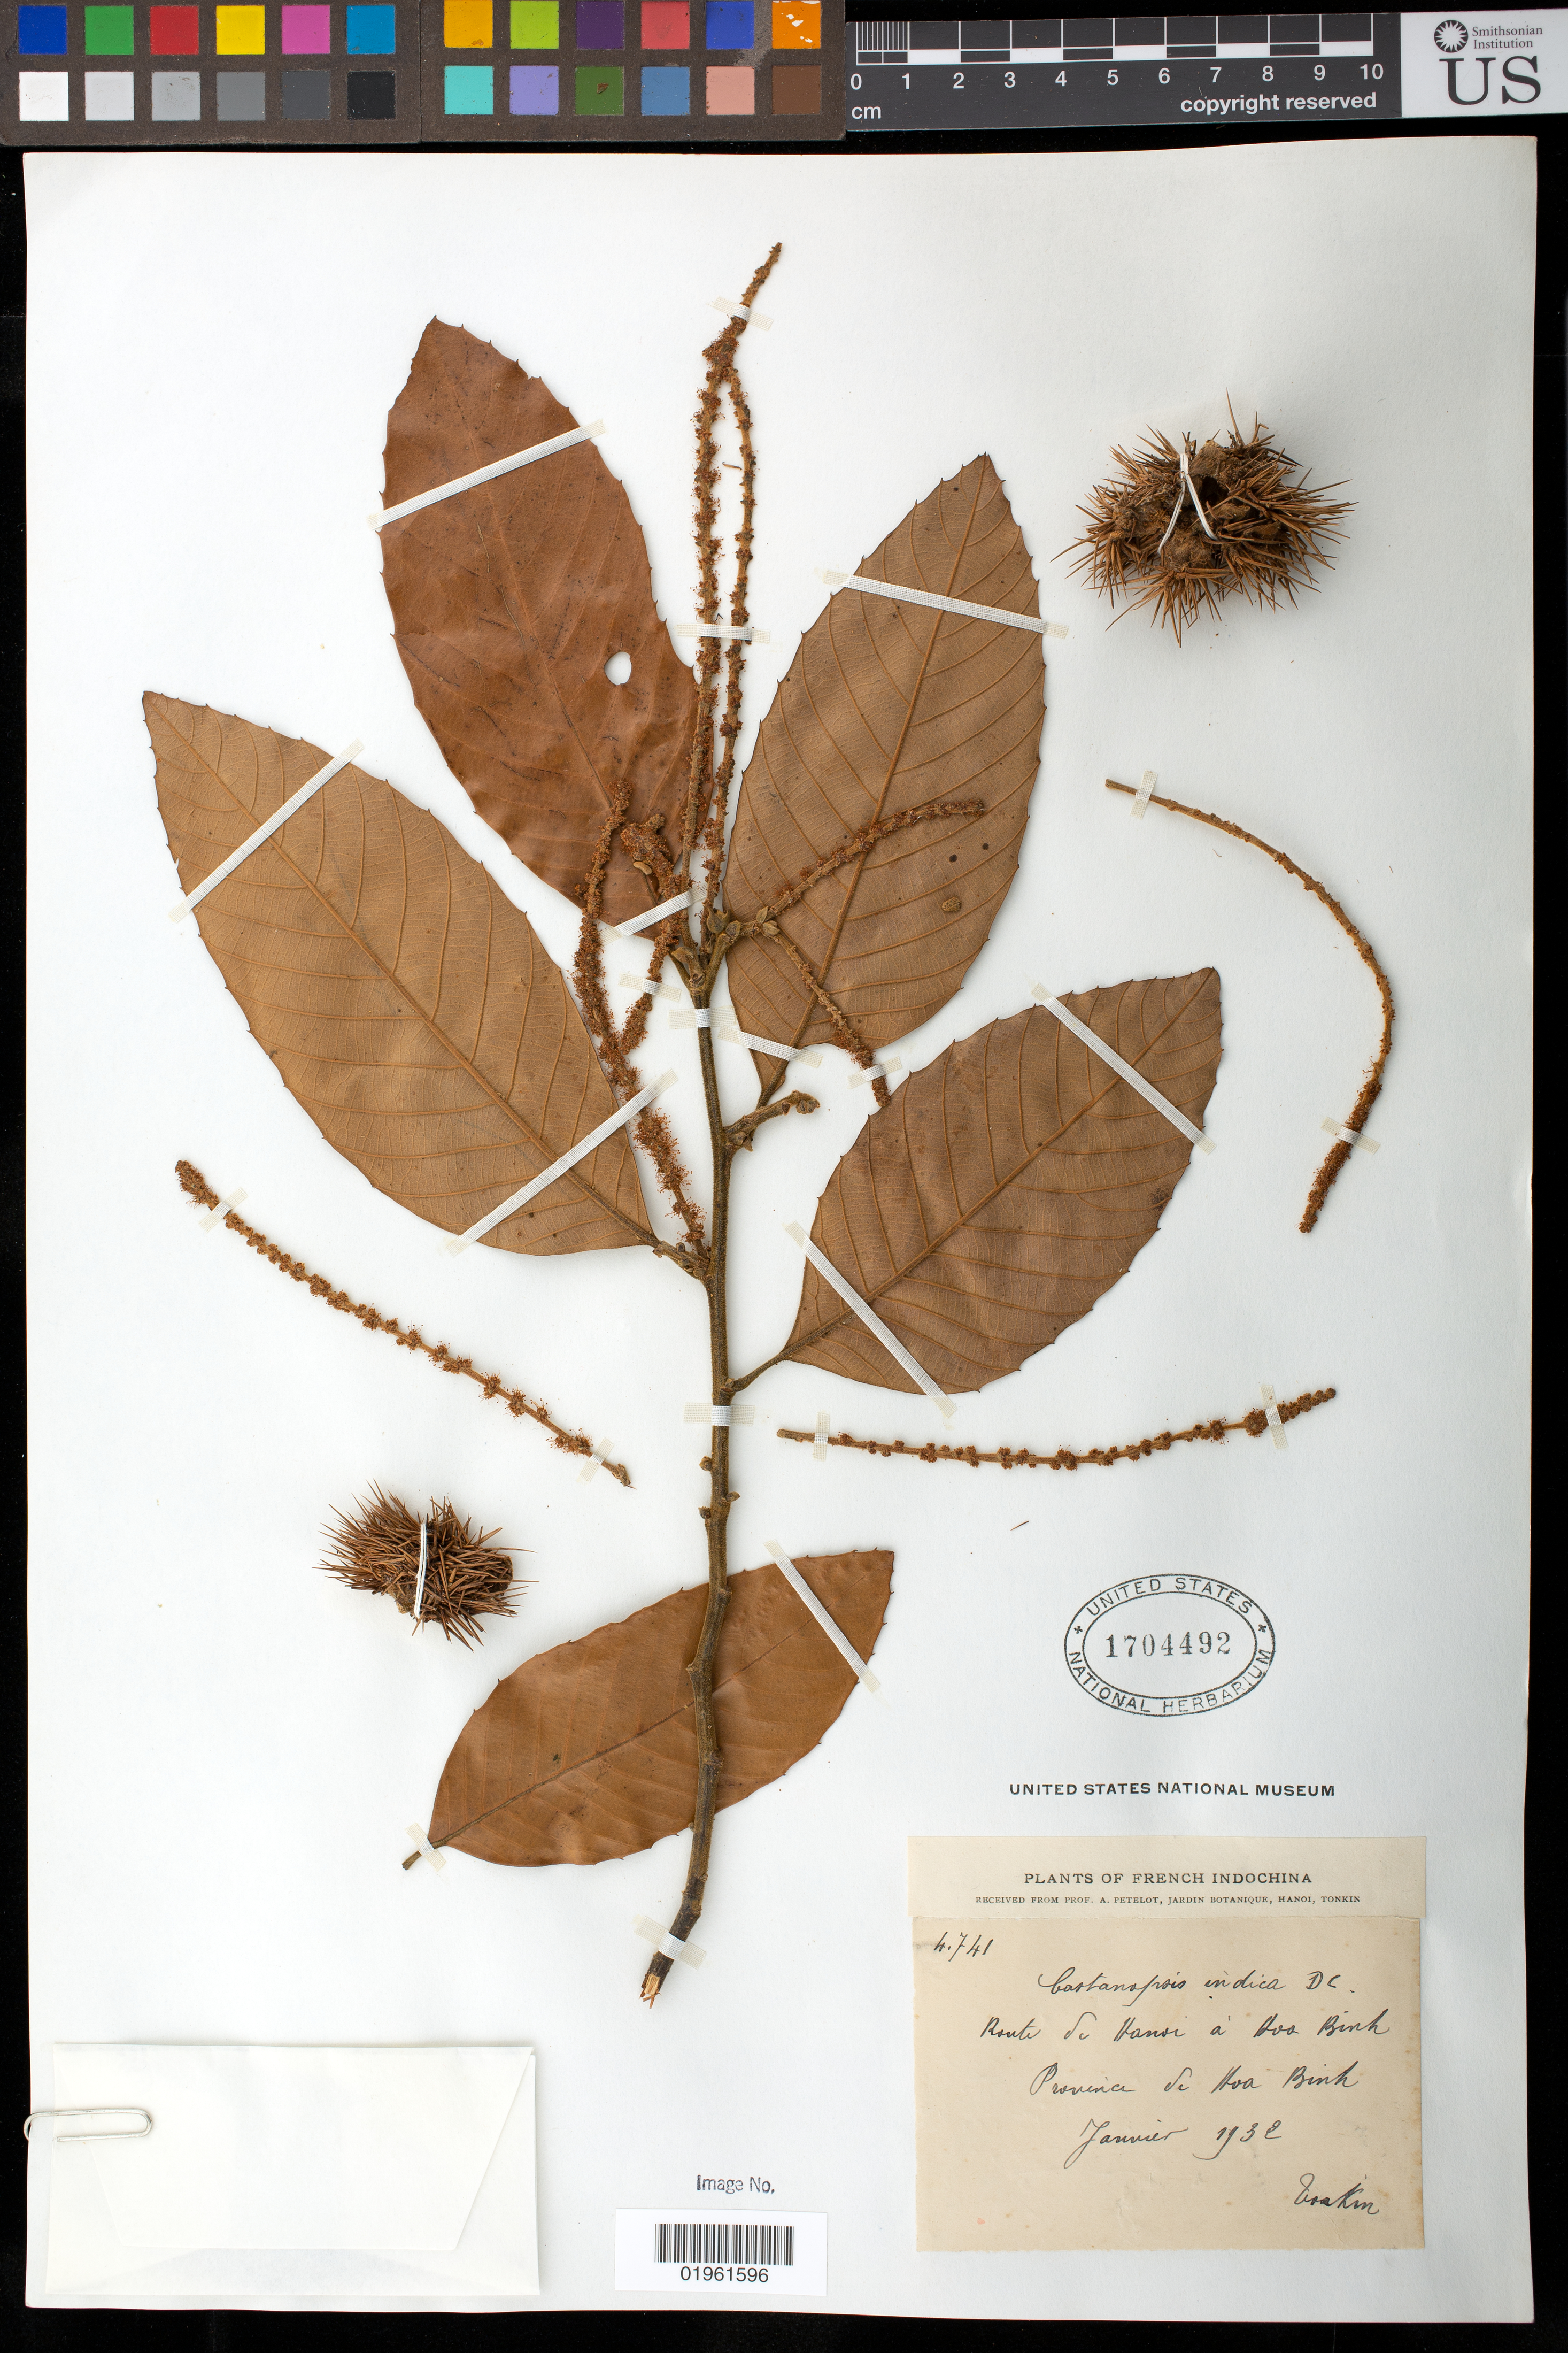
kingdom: Plantae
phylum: Tracheophyta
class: Magnoliopsida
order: Fagales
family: Fagaceae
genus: Castanopsis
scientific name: Castanopsis indica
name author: (Roxb.) A. DC.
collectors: A. Petelot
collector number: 4741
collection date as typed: Aug 1932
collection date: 1932-08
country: Vietnam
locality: Chapa, Tonkin.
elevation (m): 1500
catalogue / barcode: US 1704492